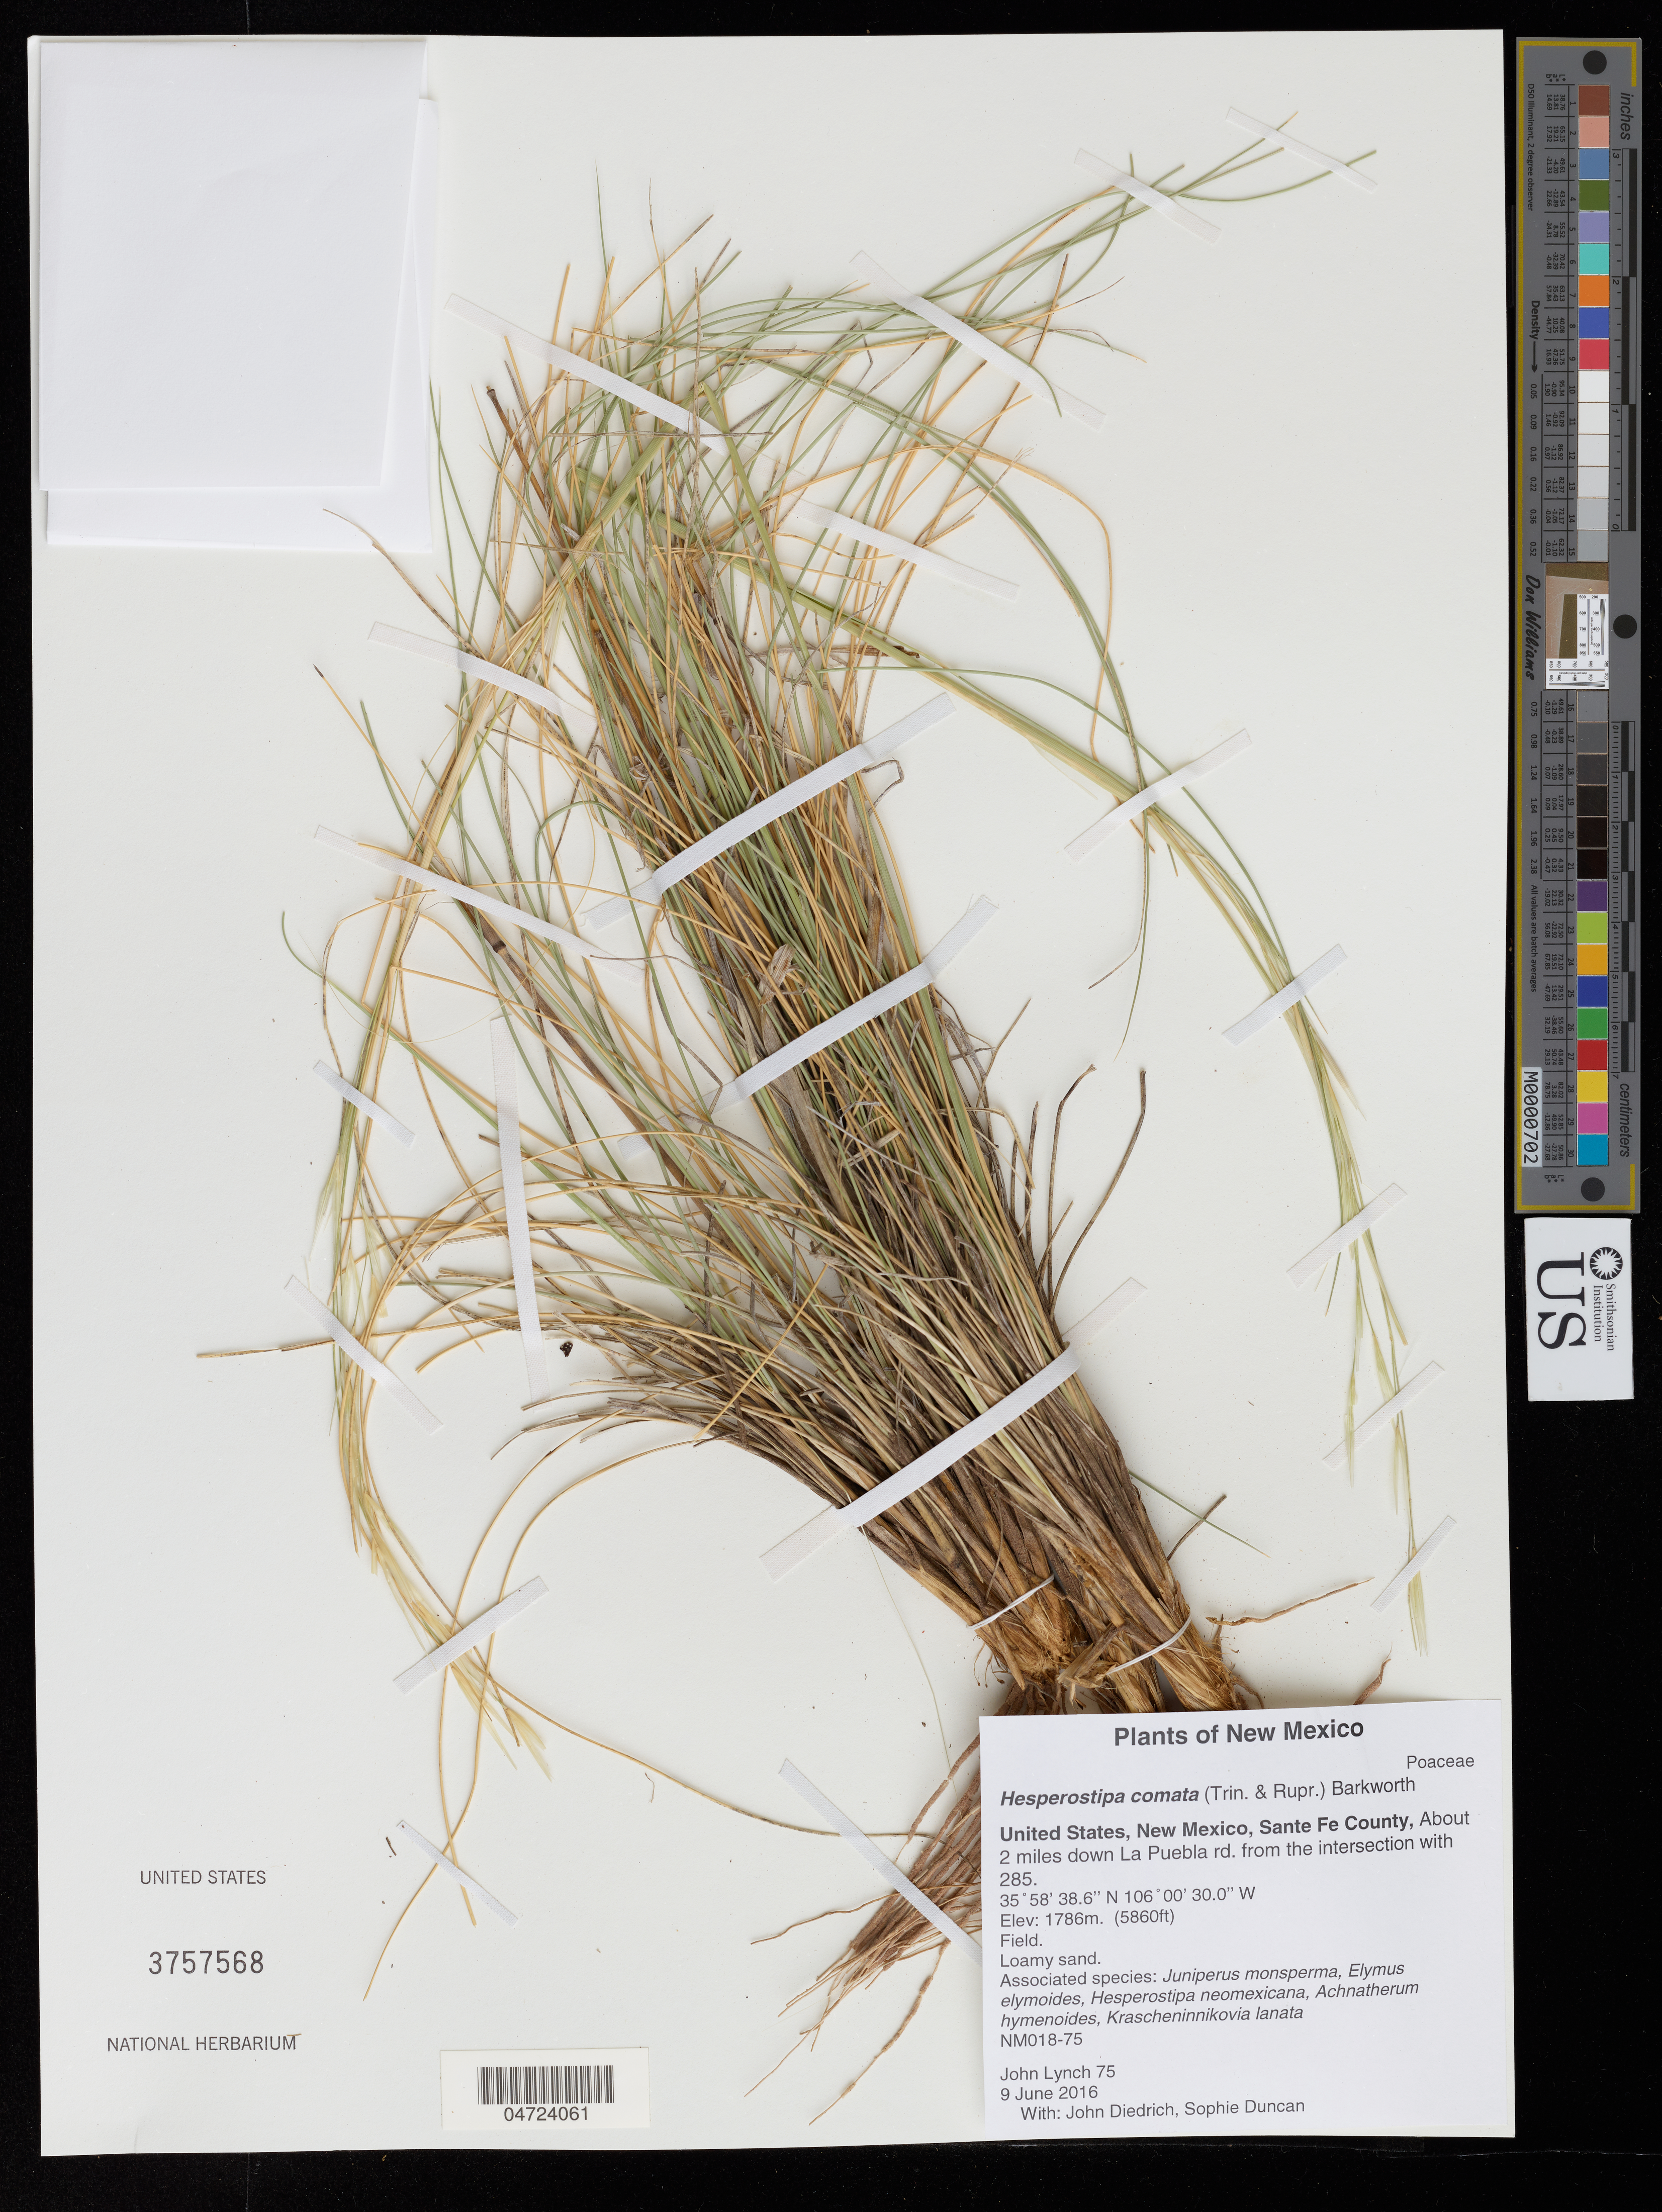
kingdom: Plantae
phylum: Tracheophyta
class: Liliopsida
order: Poales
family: Poaceae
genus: Hesperostipa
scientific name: Hesperostipa comata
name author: (Trin. & Rupr.) Barkworth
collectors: J. Lynch, J. Diedrich & S. Duncan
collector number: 75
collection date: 2016-06-09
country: United States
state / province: New Mexico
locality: Santa Fe County, About 2 miles down La Puebla rd. from the intersection with 285.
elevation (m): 1786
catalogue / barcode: US 3757568